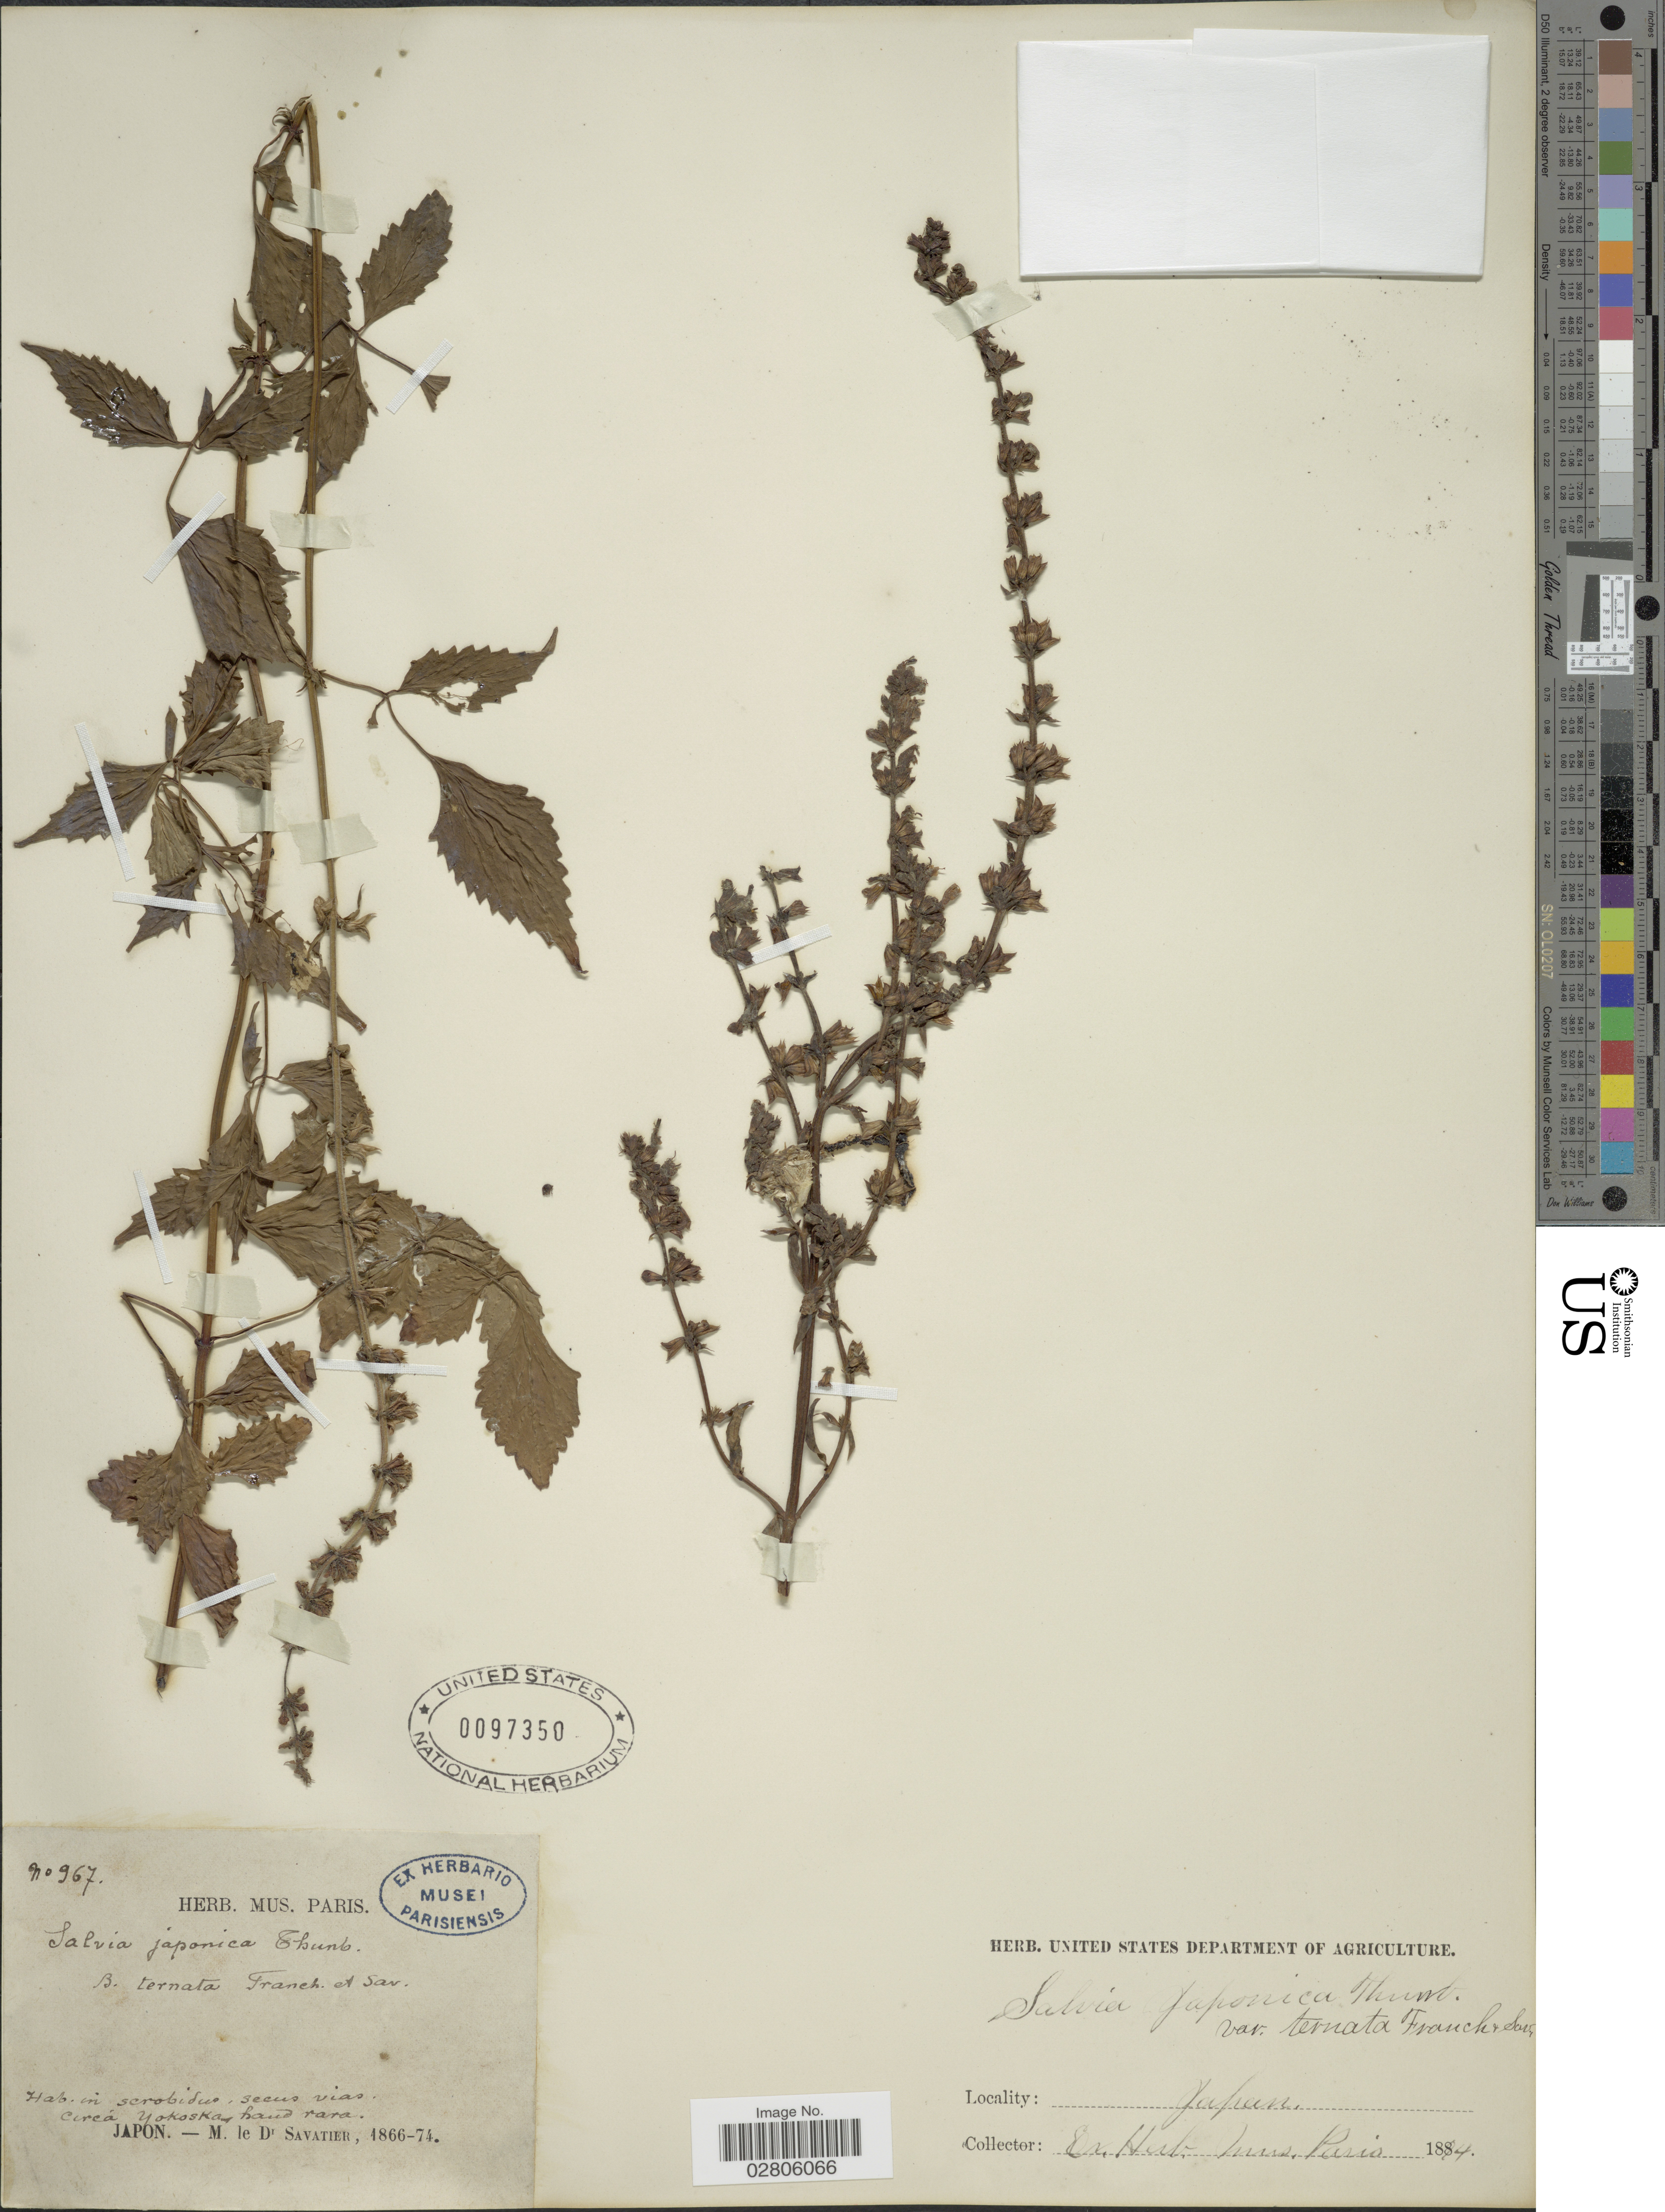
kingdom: Plantae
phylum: Tracheophyta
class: Magnoliopsida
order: Lamiales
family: Lamiaceae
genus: Salvia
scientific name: Salvia japonica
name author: Thunb.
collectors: Savatier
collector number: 967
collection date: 1874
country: Japan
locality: In scrobidus, secus vias circá Yokoska, haud rara.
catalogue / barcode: US 97350